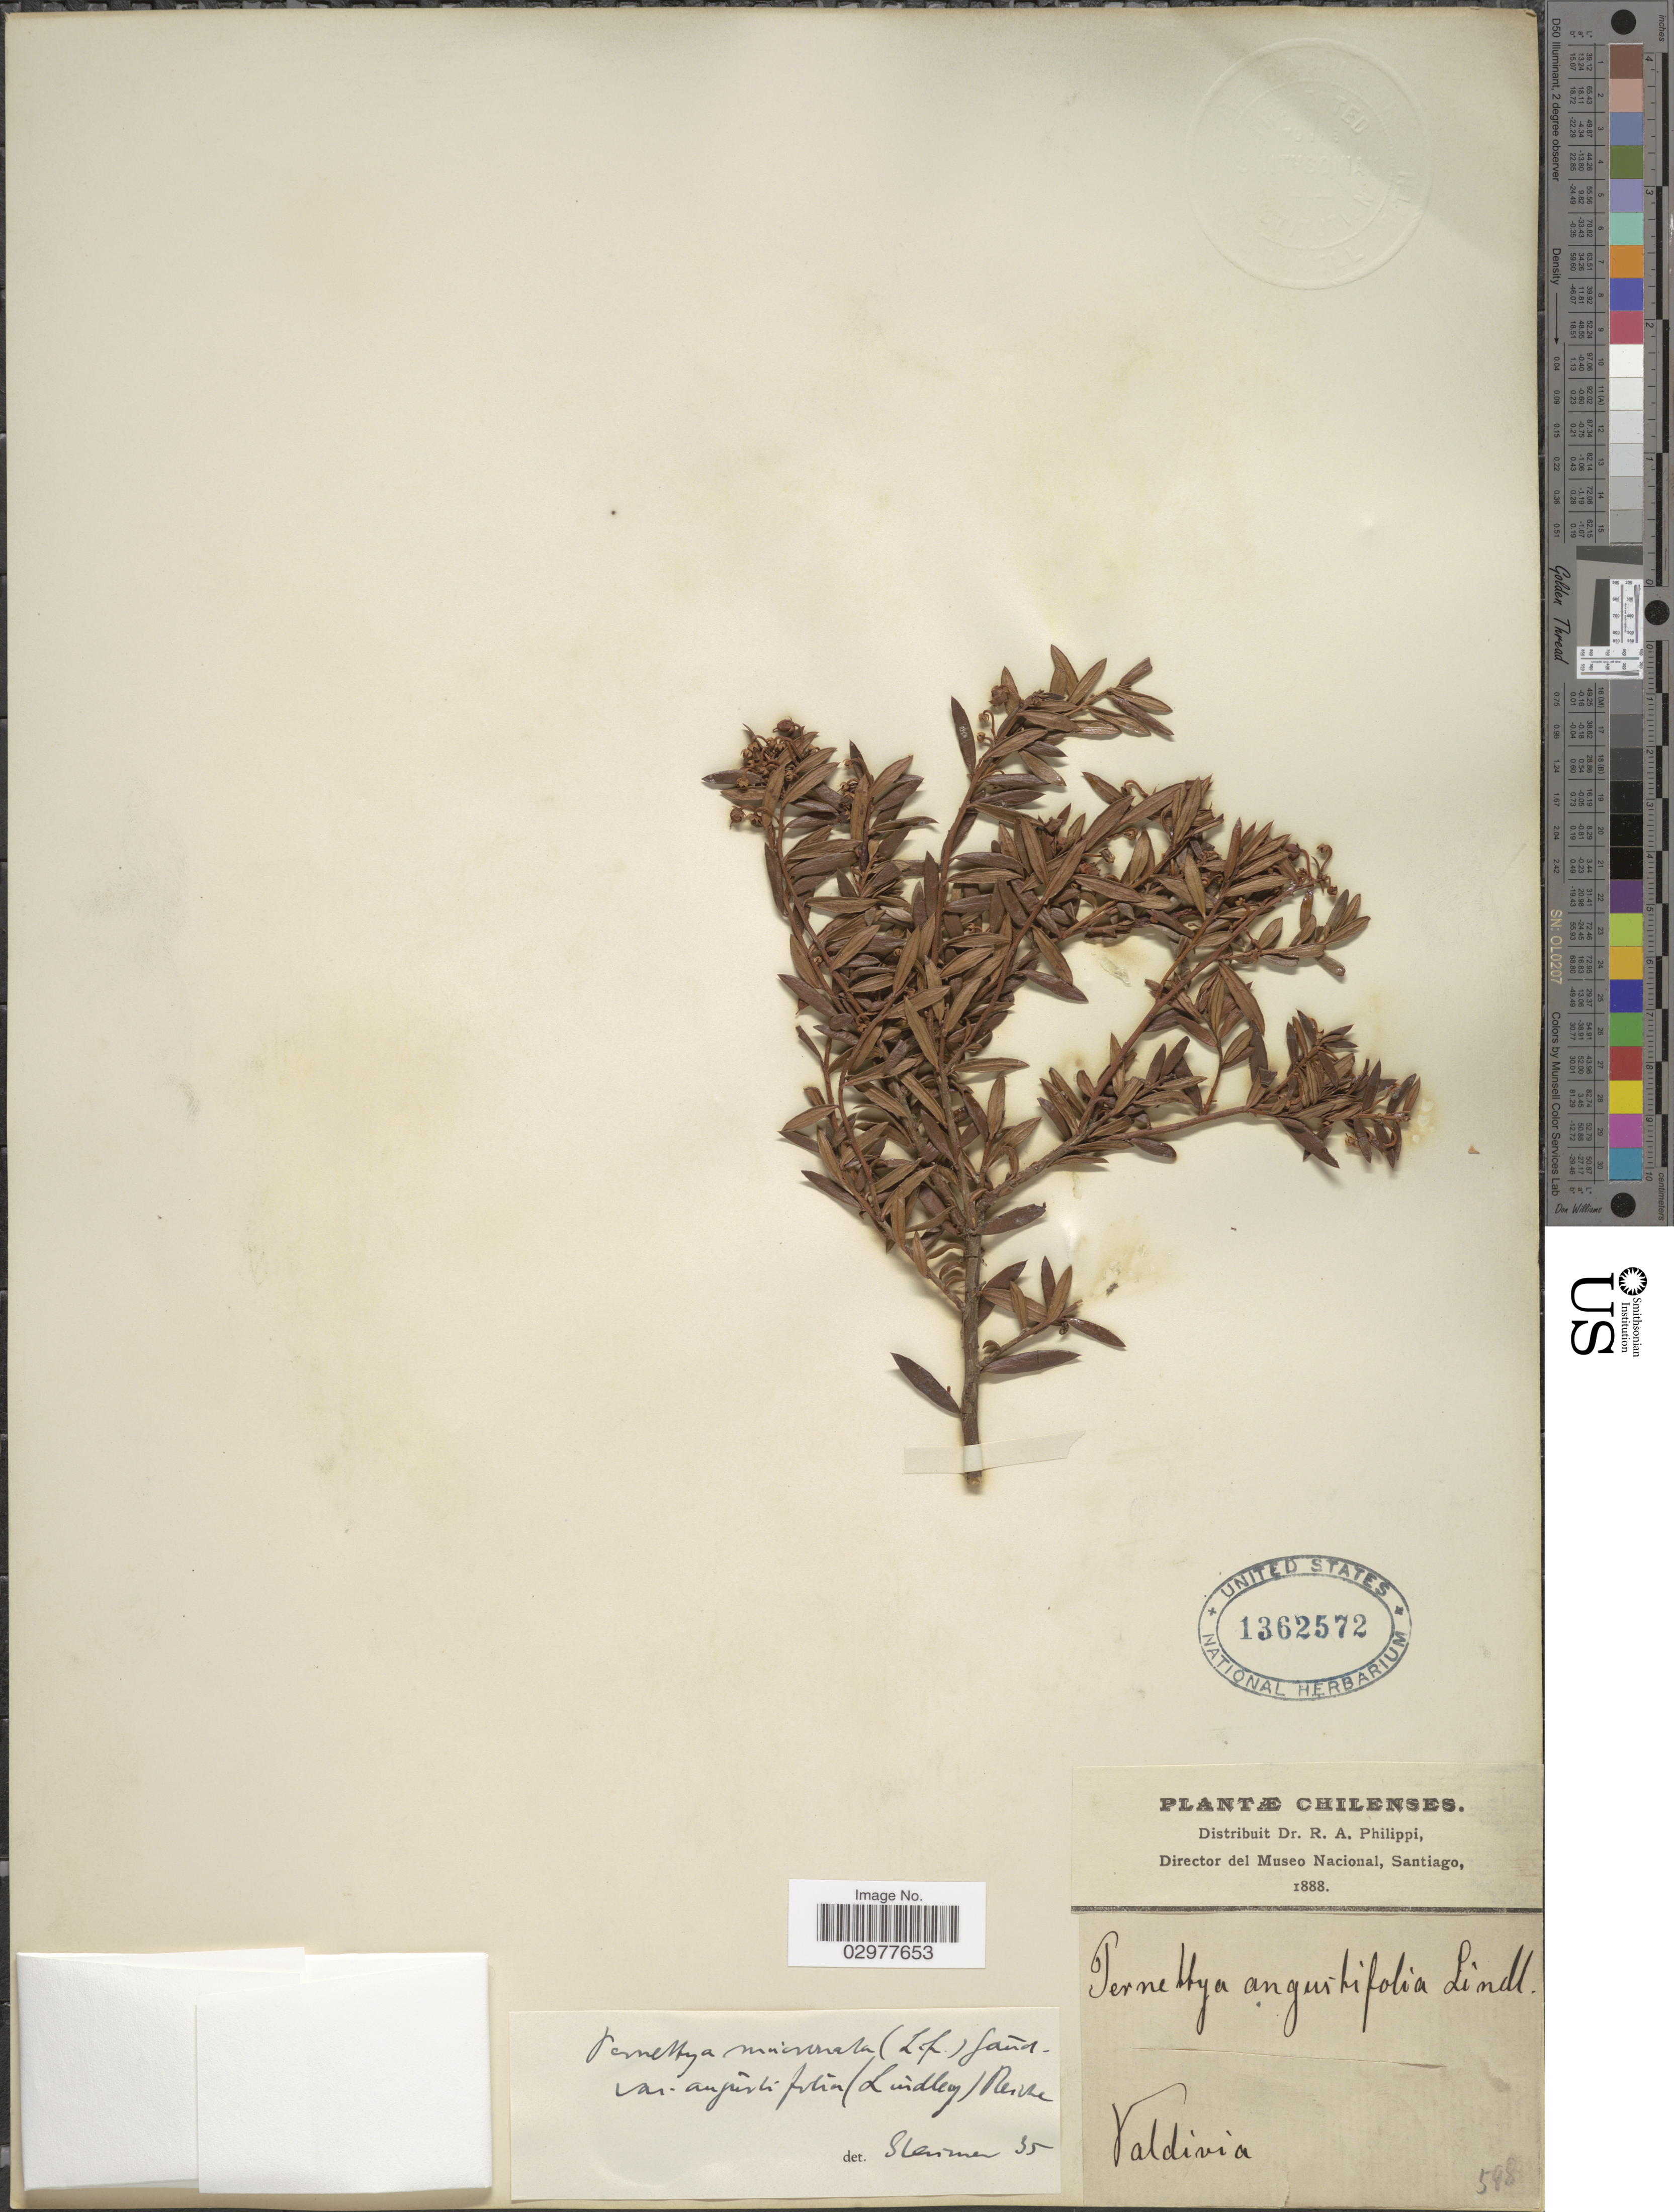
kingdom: Plantae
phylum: Tracheophyta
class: Magnoliopsida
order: Ericales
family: Ericaceae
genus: Pernettya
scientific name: Pernettya mucronata var. angustifolia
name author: (Lindl.) Reiche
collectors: R. A. Philippi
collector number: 598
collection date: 1888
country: Chile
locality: Valdivia.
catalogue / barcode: US 1362572